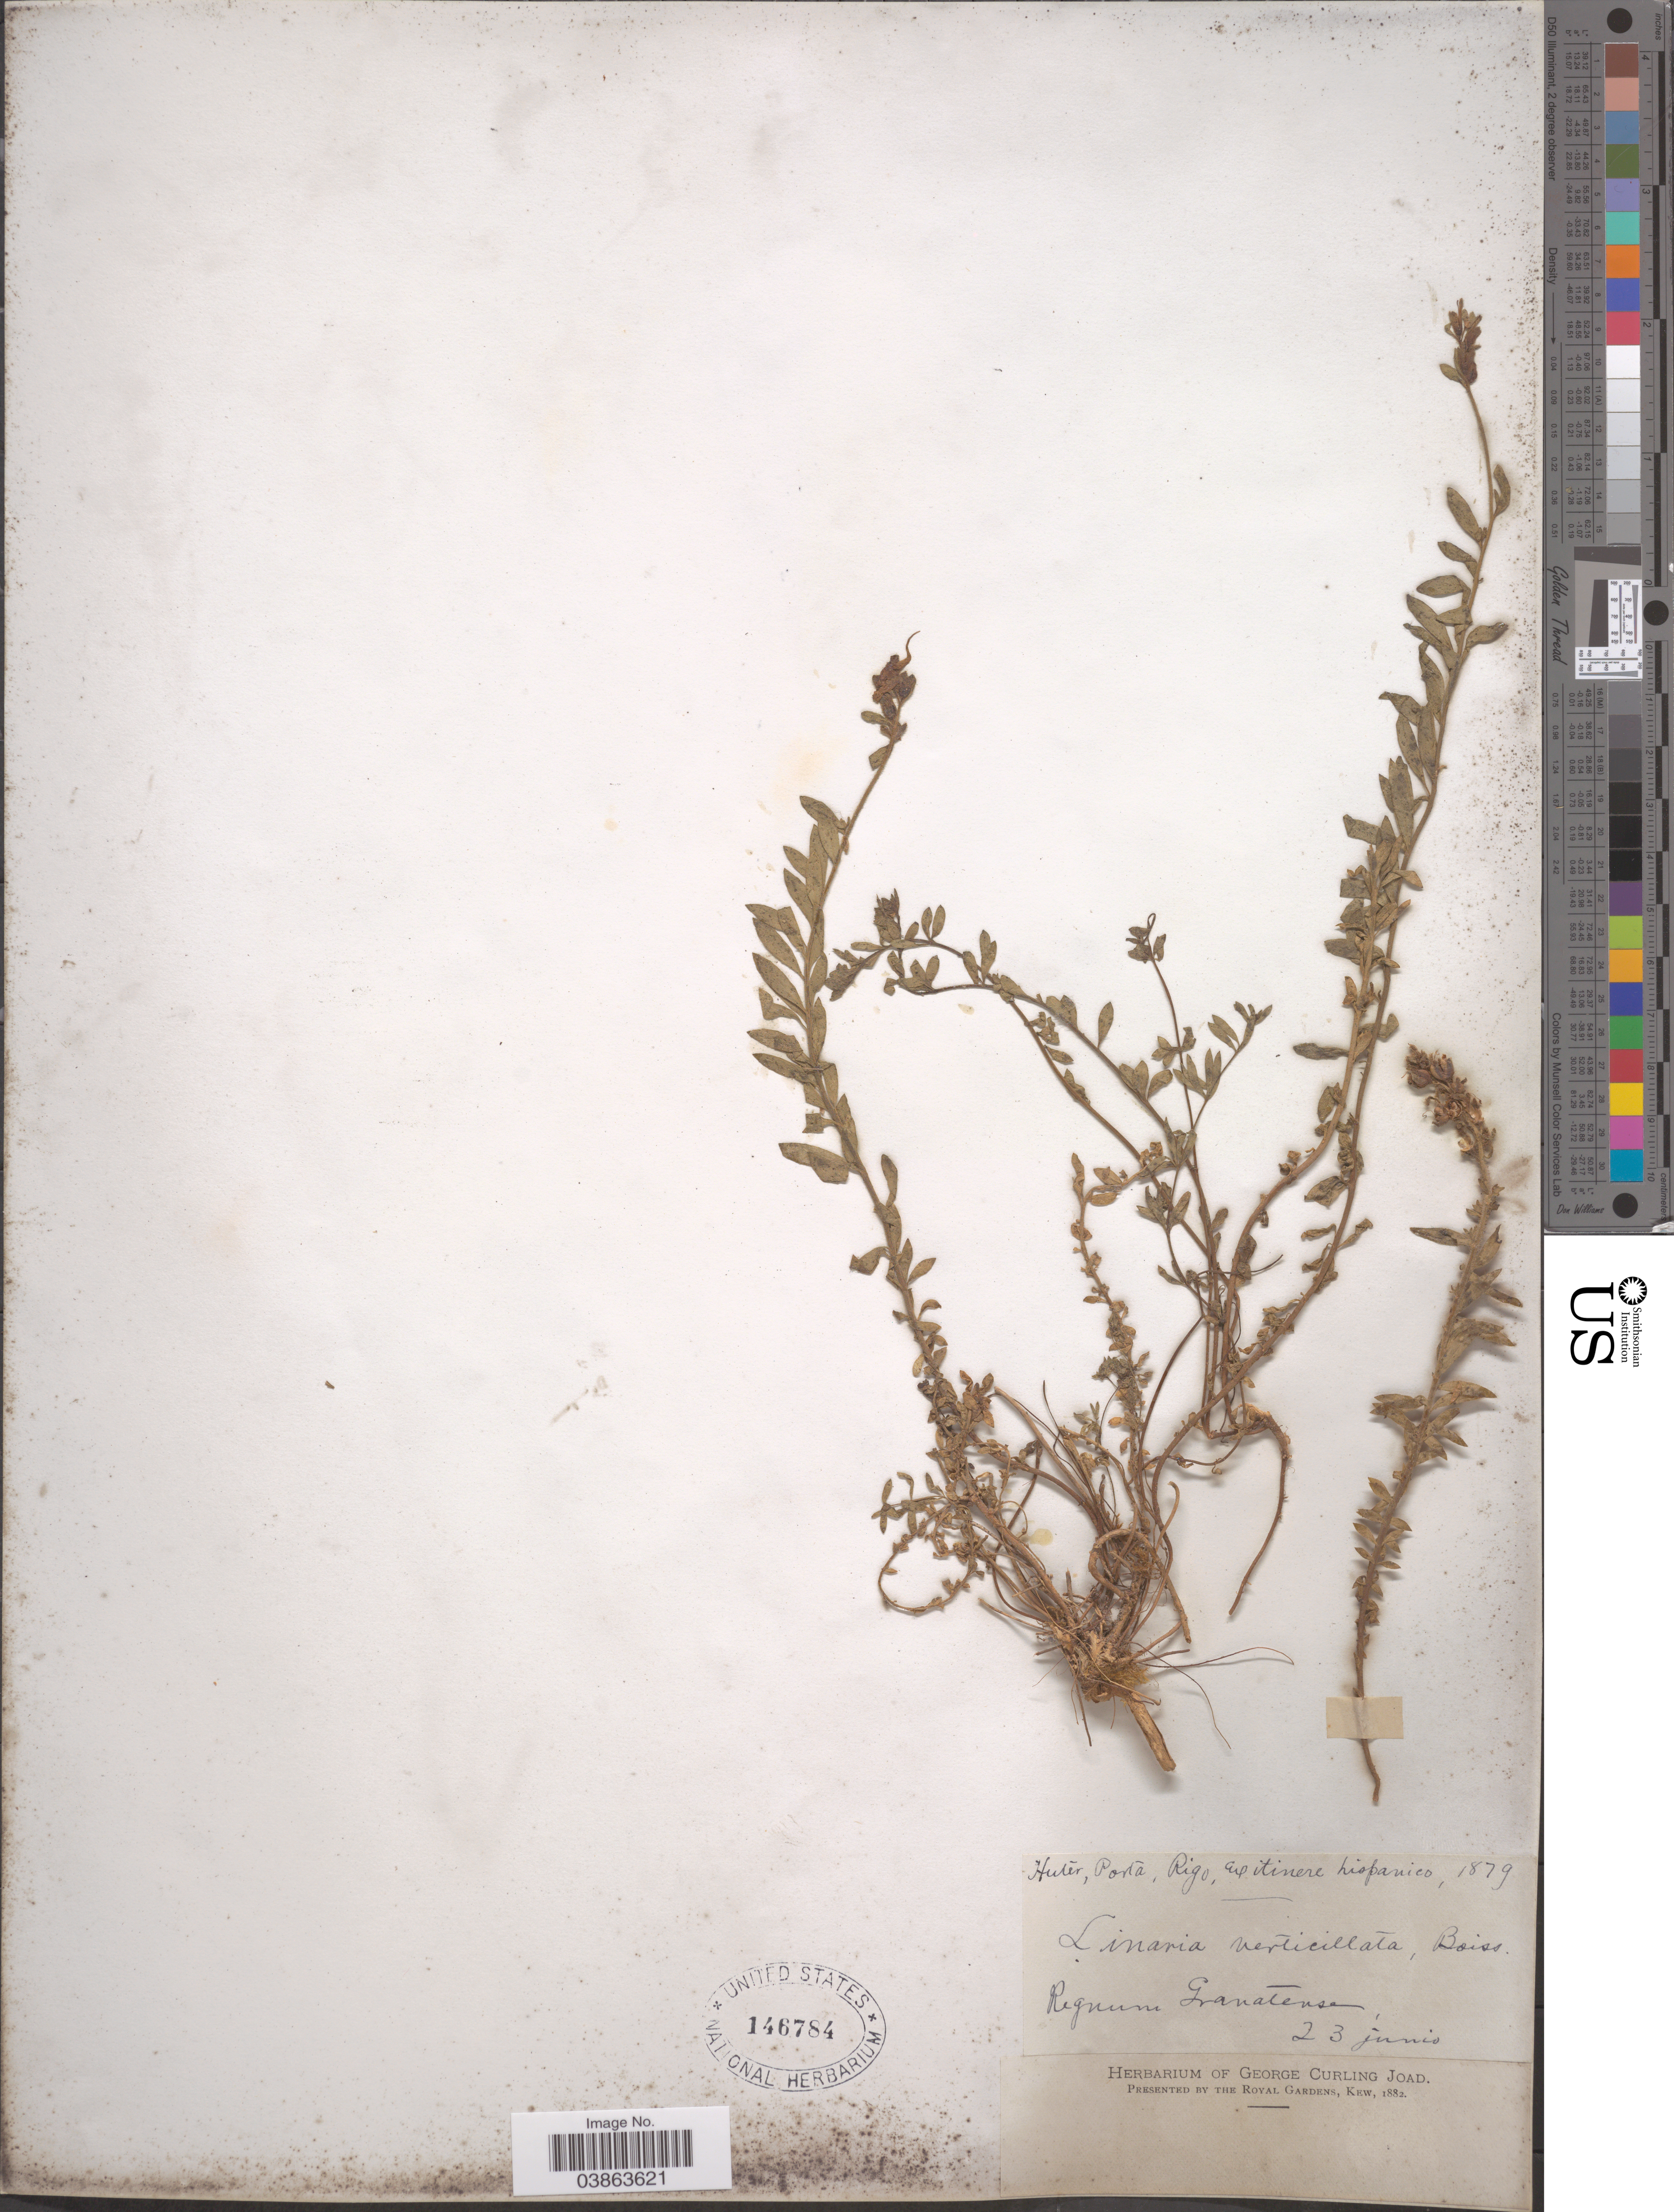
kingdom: Plantae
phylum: Tracheophyta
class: Magnoliopsida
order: Lamiales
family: Scrophulariaceae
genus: Verbascum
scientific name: Verbascum verticillata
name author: Boiss.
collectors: -. Huter, -- Porta & -- Rigo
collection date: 1879-06-23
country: Spain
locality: Itinere hispanico. Regnum Granatense.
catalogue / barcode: US 146784